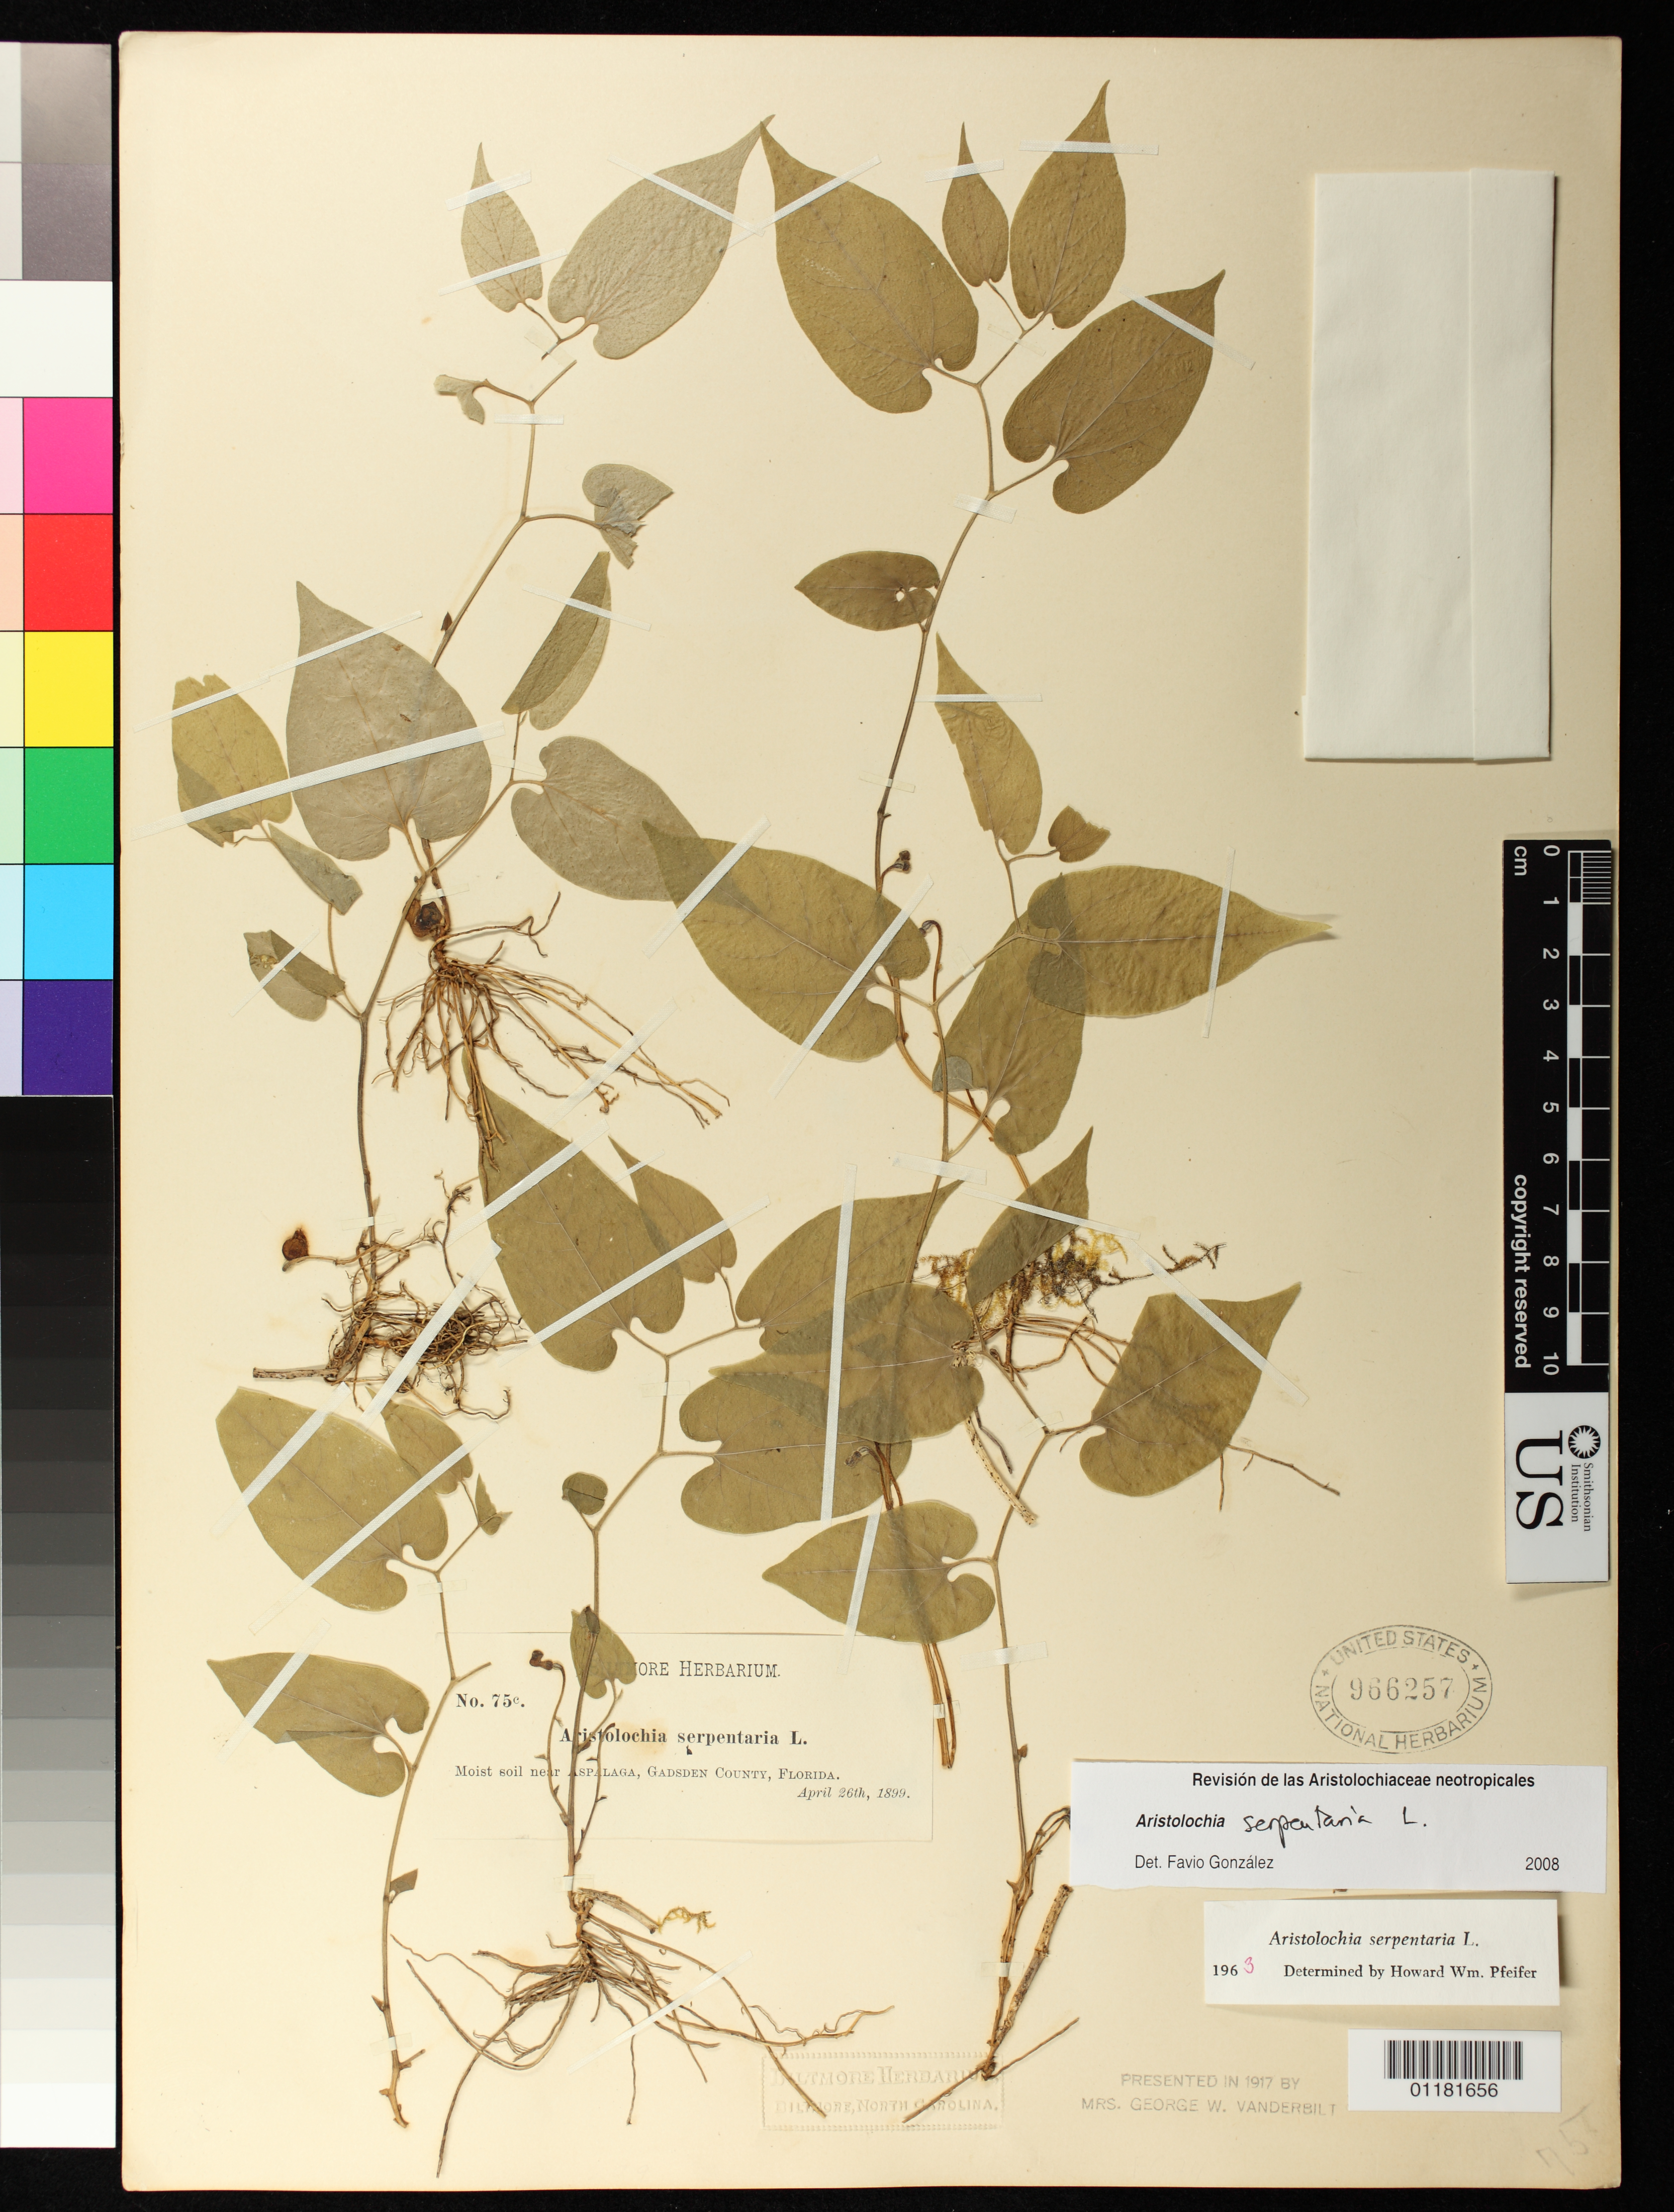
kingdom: Plantae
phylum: Tracheophyta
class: Magnoliopsida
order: Piperales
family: Aristolochiaceae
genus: Aristolochia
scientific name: Aristolochia serpentaria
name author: L.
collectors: ex herb. Biltmore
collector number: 75e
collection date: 1899-04-26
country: United States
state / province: Florida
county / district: Gadsden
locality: Moist soil near Aspalaga, Gadsden County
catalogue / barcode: US 966257